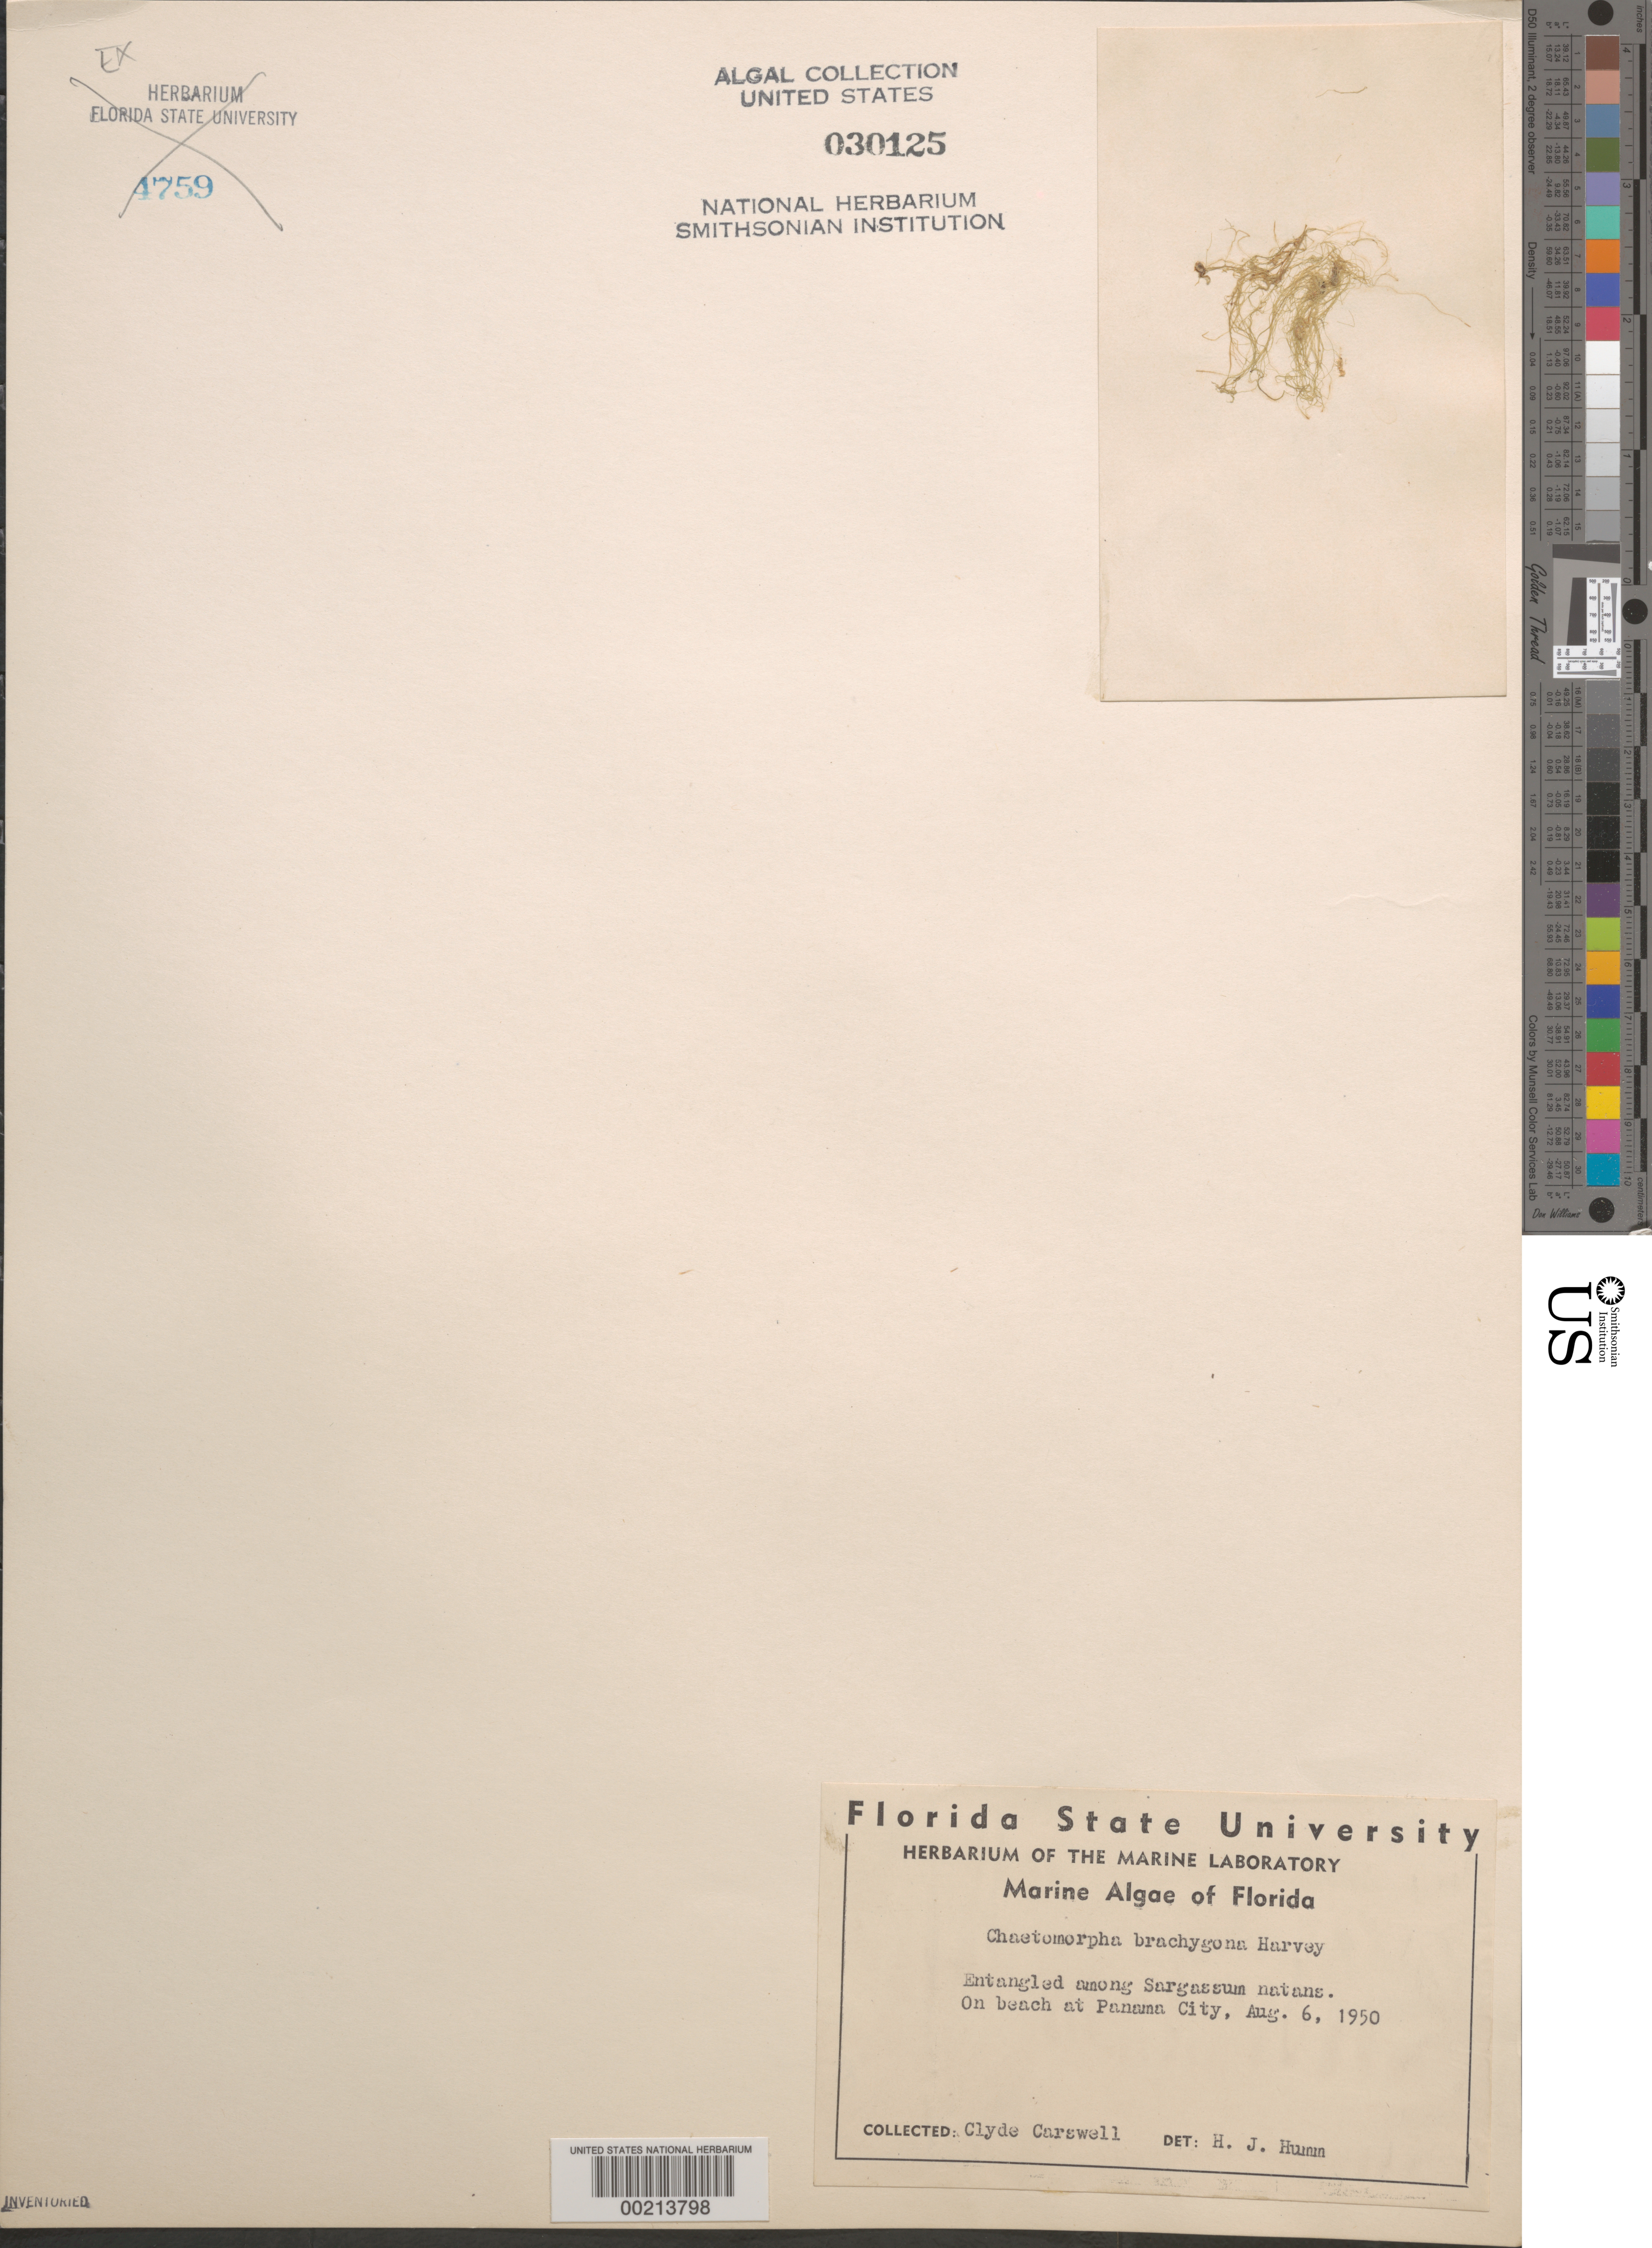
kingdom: Plantae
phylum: Chlorophyta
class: Ulvophyceae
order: Cladophorales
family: Cladophoraceae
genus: Chaetomorpha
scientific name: Chaetomorpha brachygona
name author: Harv.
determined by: Humm, Harold J.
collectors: C. Carswell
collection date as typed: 06 Aug 1950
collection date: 1950-08-06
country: United States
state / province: Florida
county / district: Bay County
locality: Panama City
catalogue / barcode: US 30125